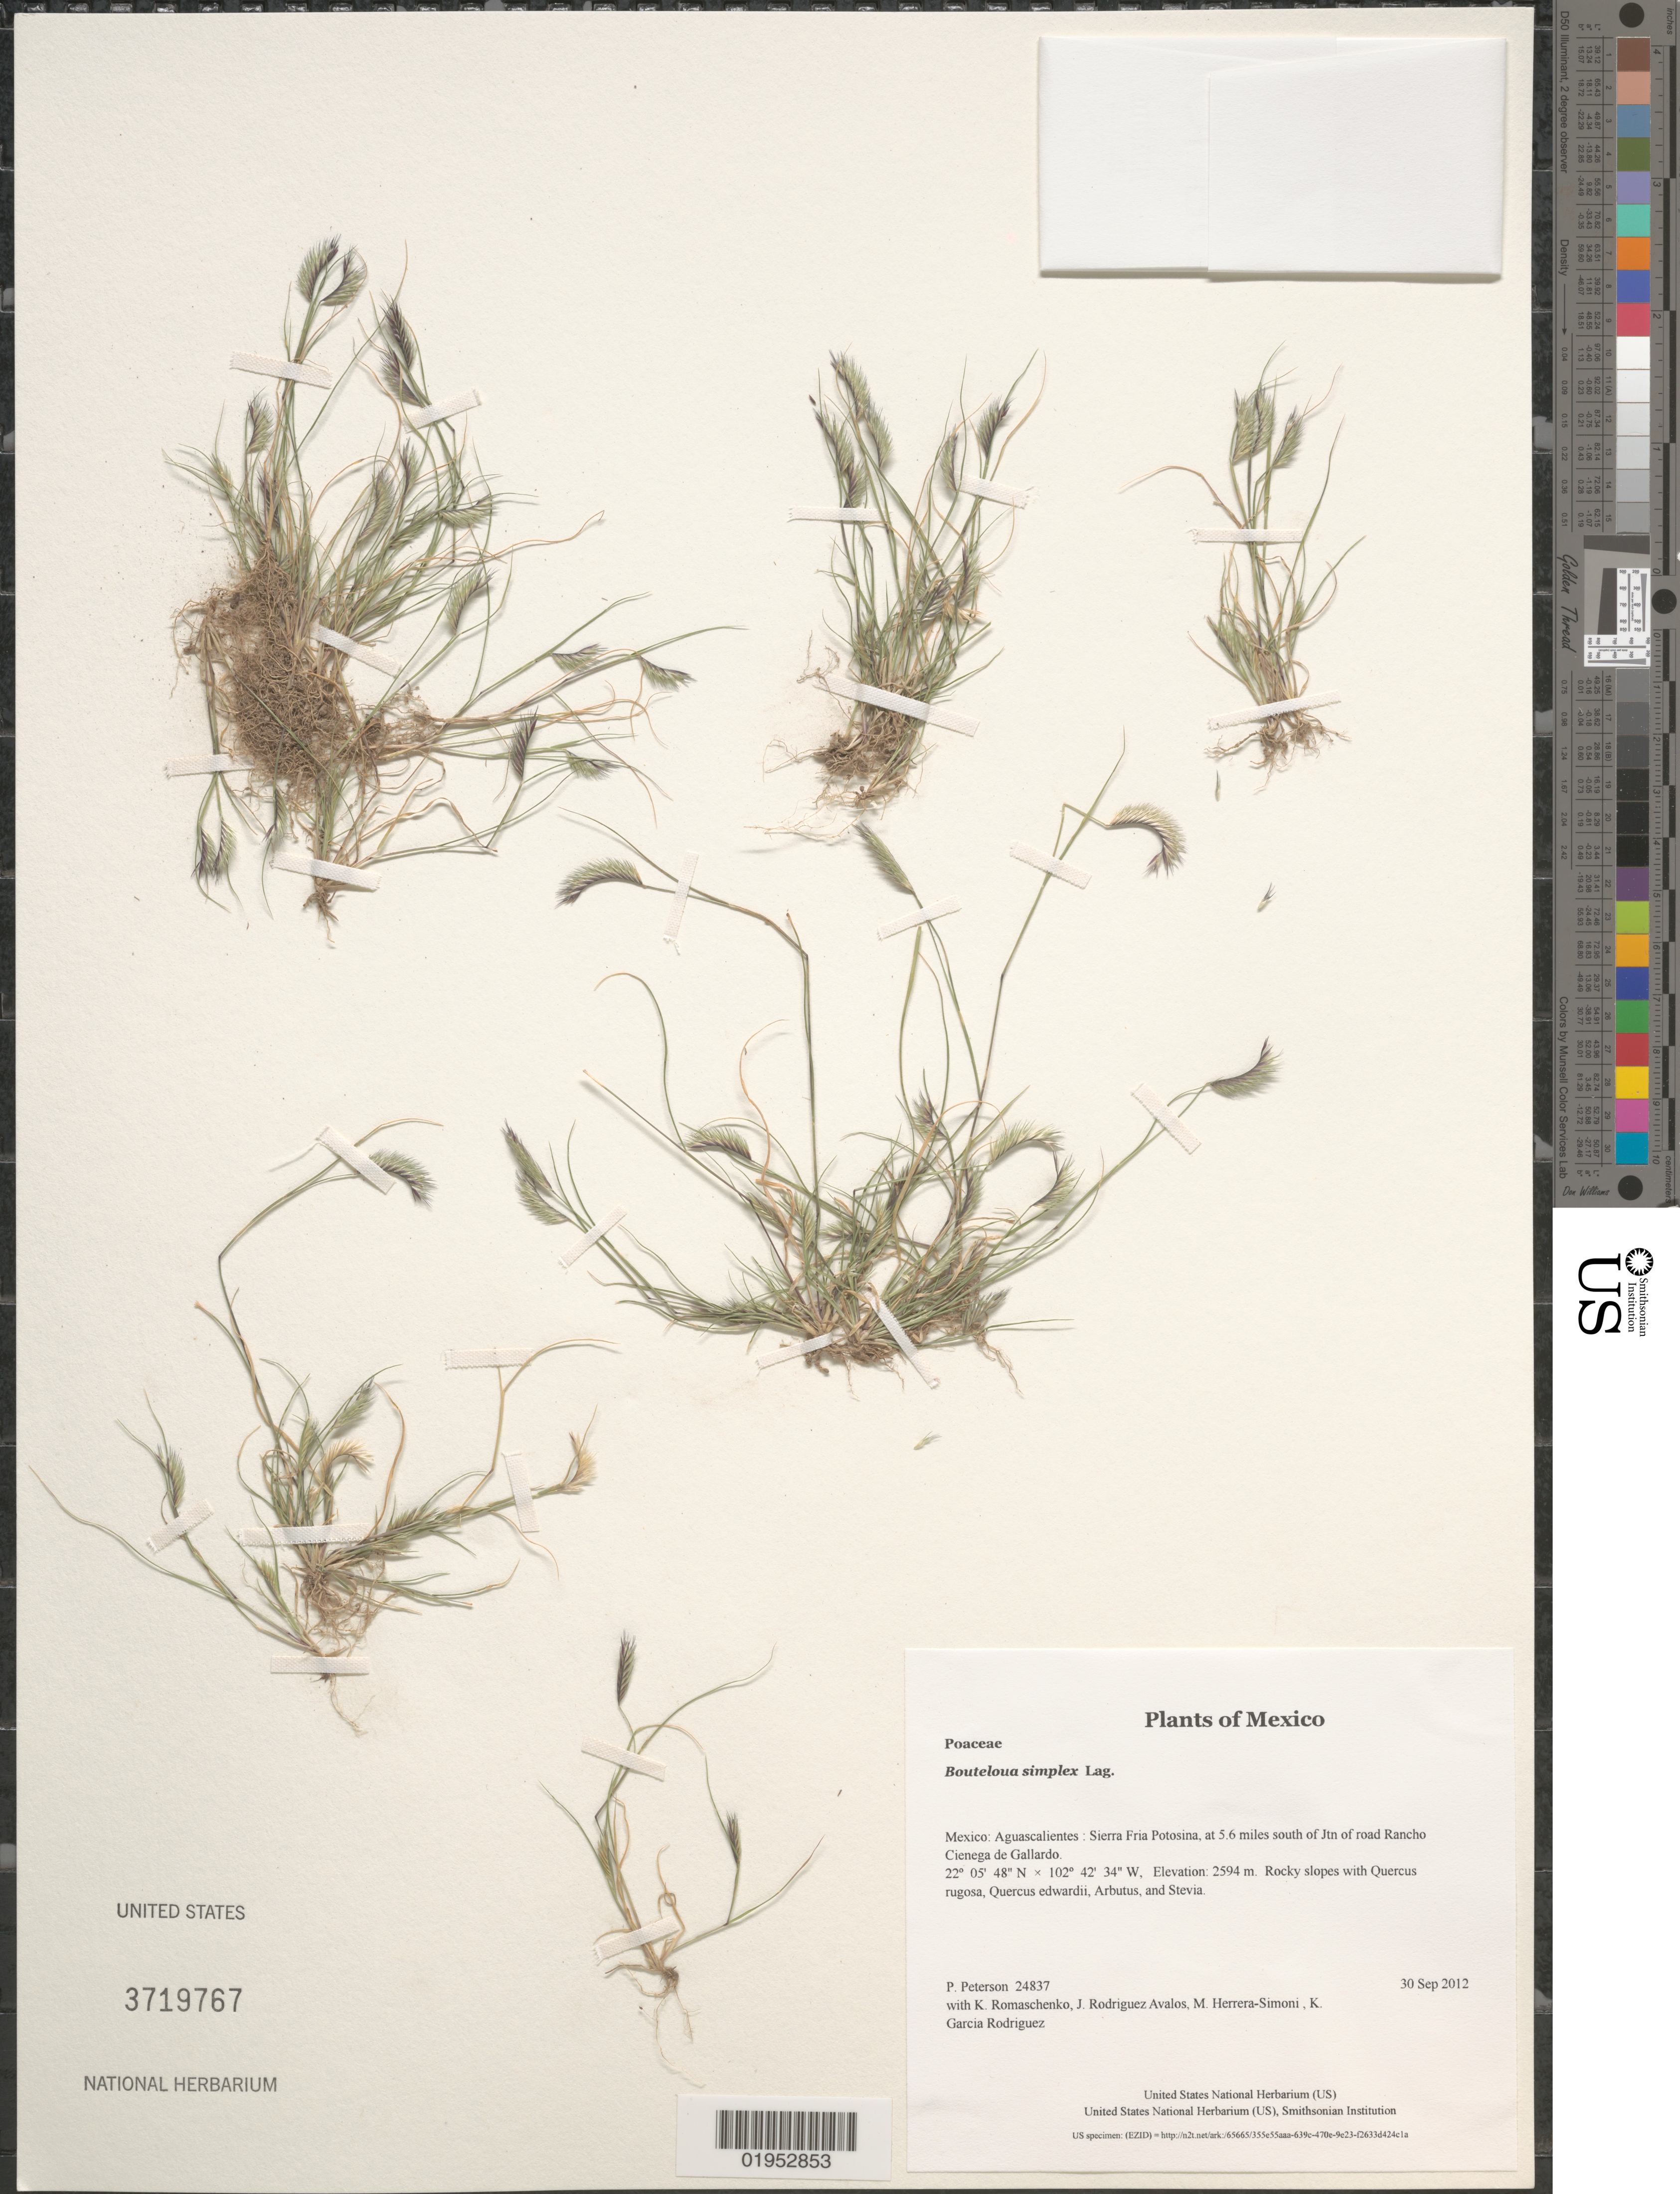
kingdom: Plantae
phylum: Tracheophyta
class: Liliopsida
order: Poales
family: Poaceae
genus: Bouteloua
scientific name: Bouteloua simplex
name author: Lag.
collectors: P. M. Peterson, K. Romaschenko, J. Rodriguez Avalos, M. Herrera-Simoni & K. Garcia Rodriguez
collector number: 24837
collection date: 2012-09-30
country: Mexico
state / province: Aguascalientes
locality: Sierra Fria Potosina, at 5.6 miles south of Jtn of road Rancho Cienega de Gallardo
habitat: Rocky slopes with Quercus rugosa, Quercus edwardii, Arbutus, and Stevia.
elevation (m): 2594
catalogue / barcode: US 3719767